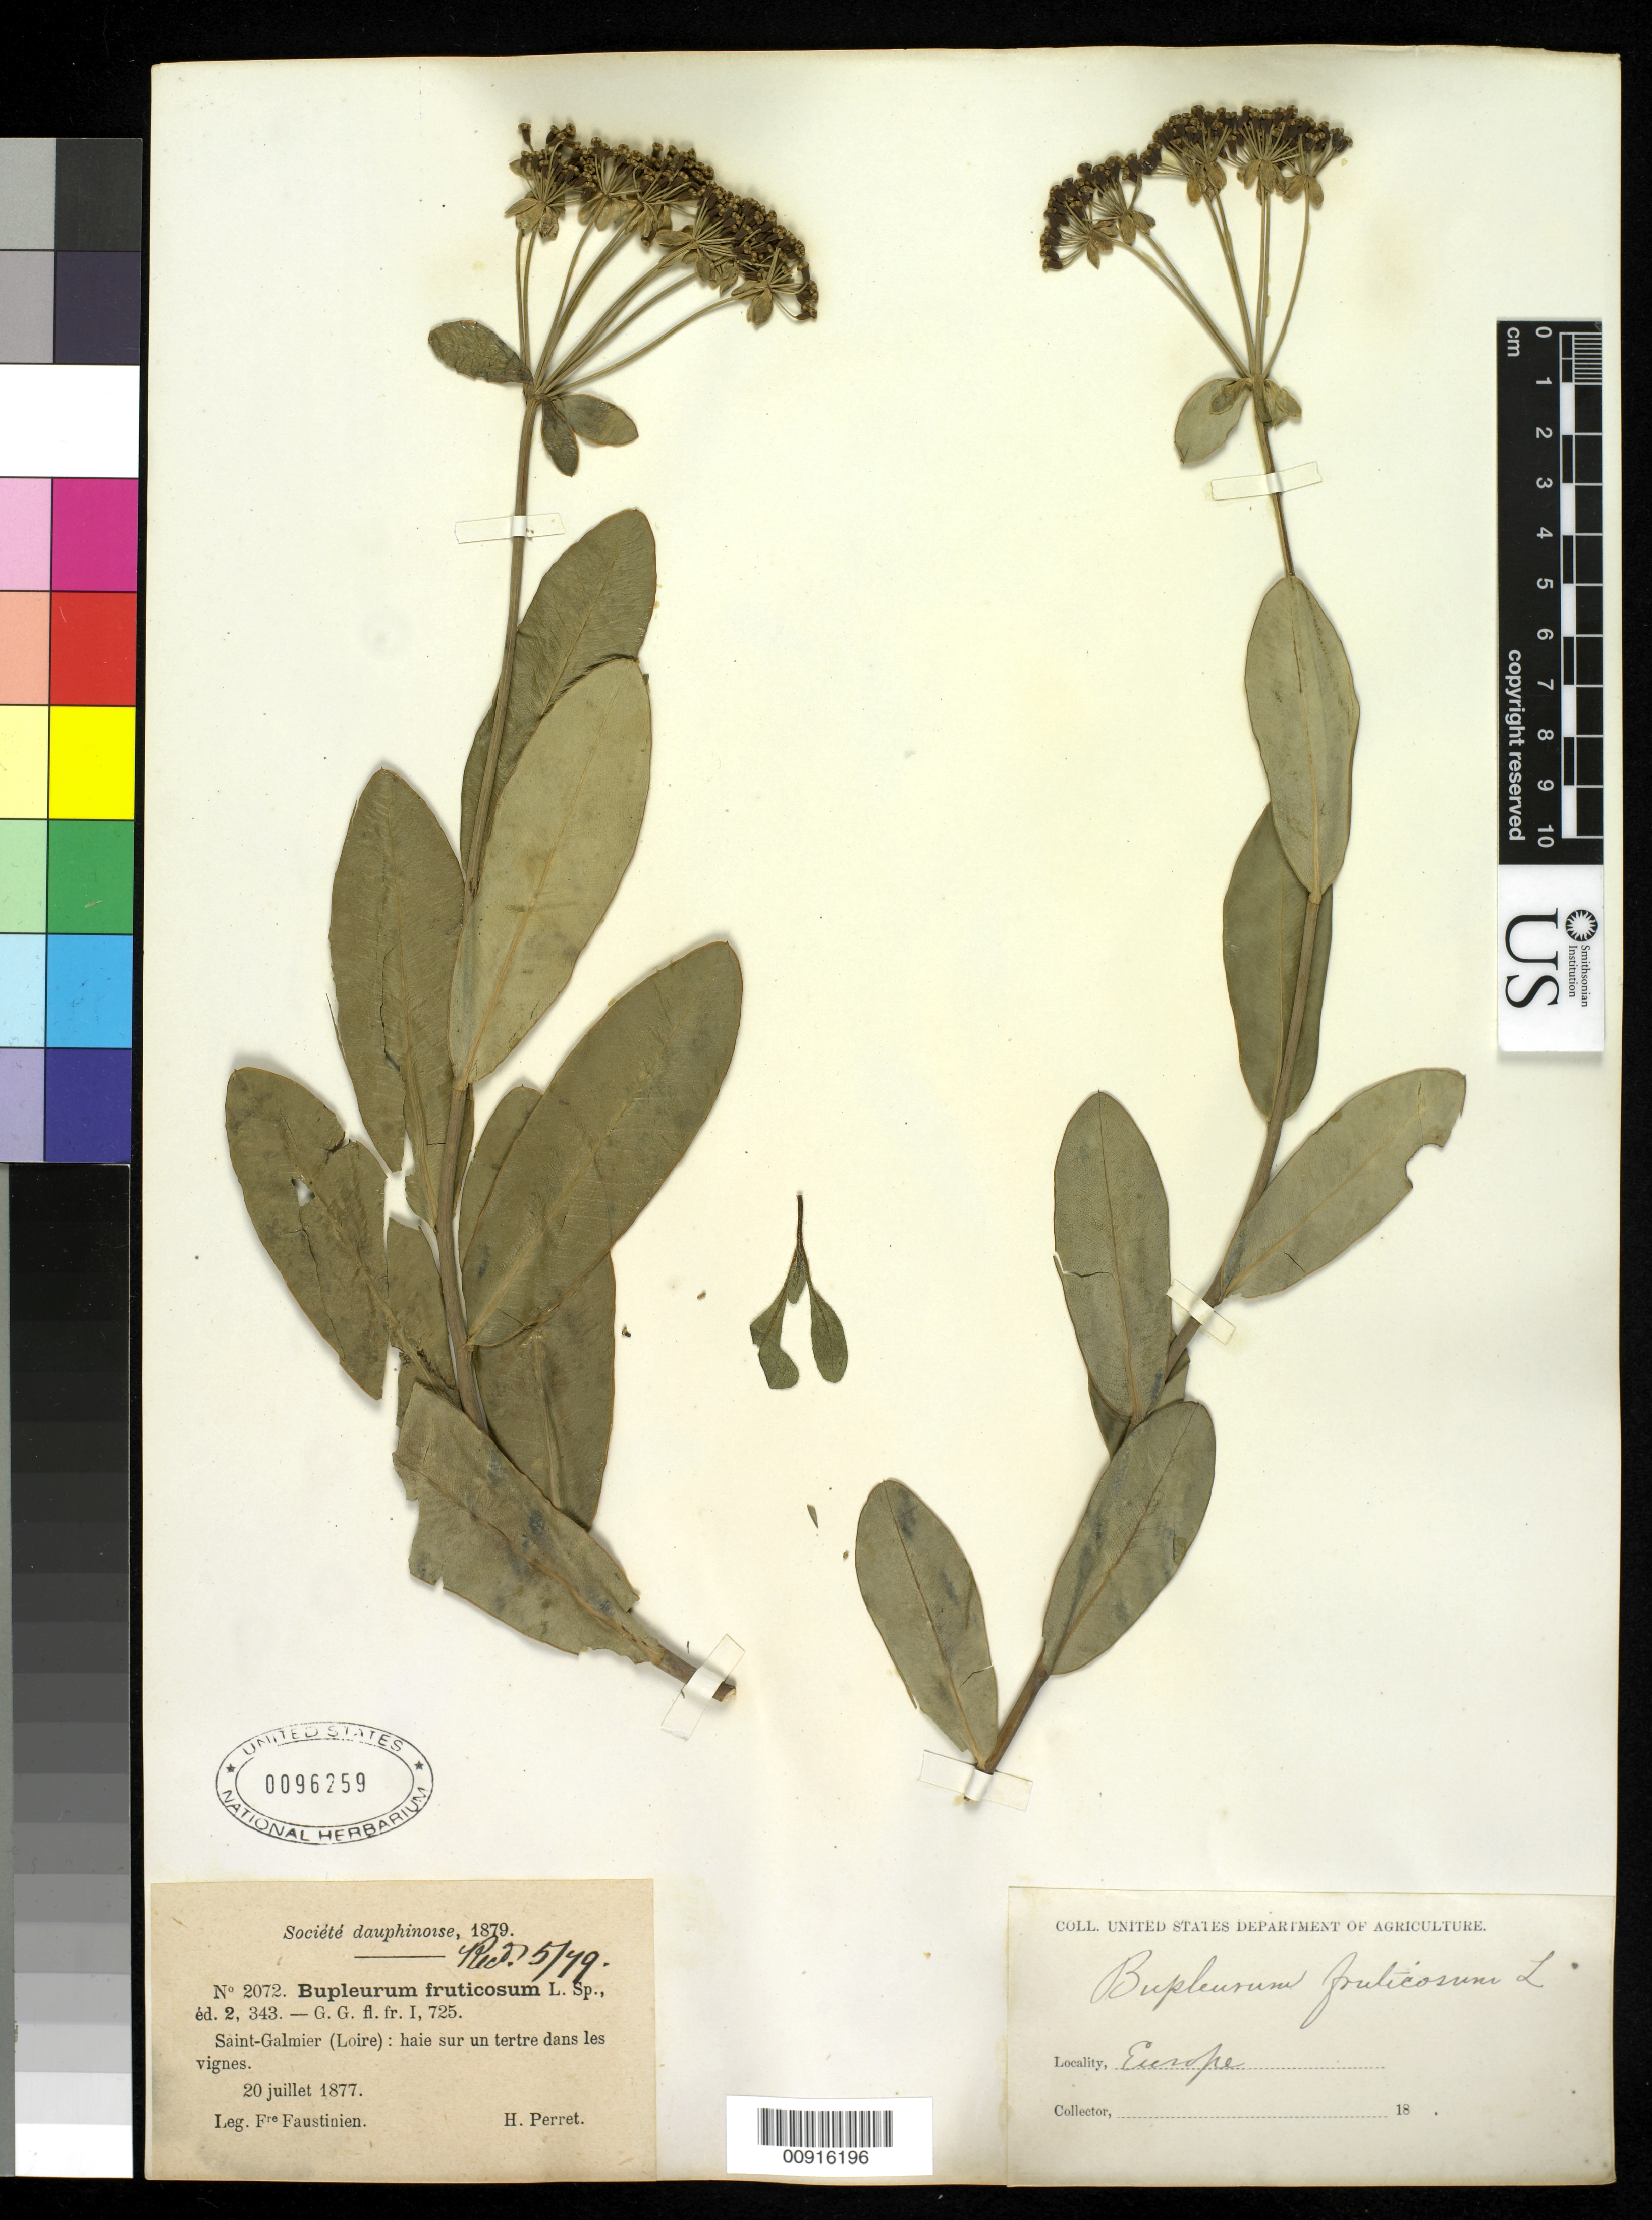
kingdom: Plantae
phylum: Tracheophyta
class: Magnoliopsida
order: Apiales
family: Apiaceae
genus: Bupleurum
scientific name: Bupleurum fruticosum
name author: L.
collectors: F. Faustinien & H. Perret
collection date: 1877-07-20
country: France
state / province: Auvergne-Rhône-Alpes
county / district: Loire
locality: Saint-Galmier (loire) haie sur tertre dans les vignes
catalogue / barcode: US 96259